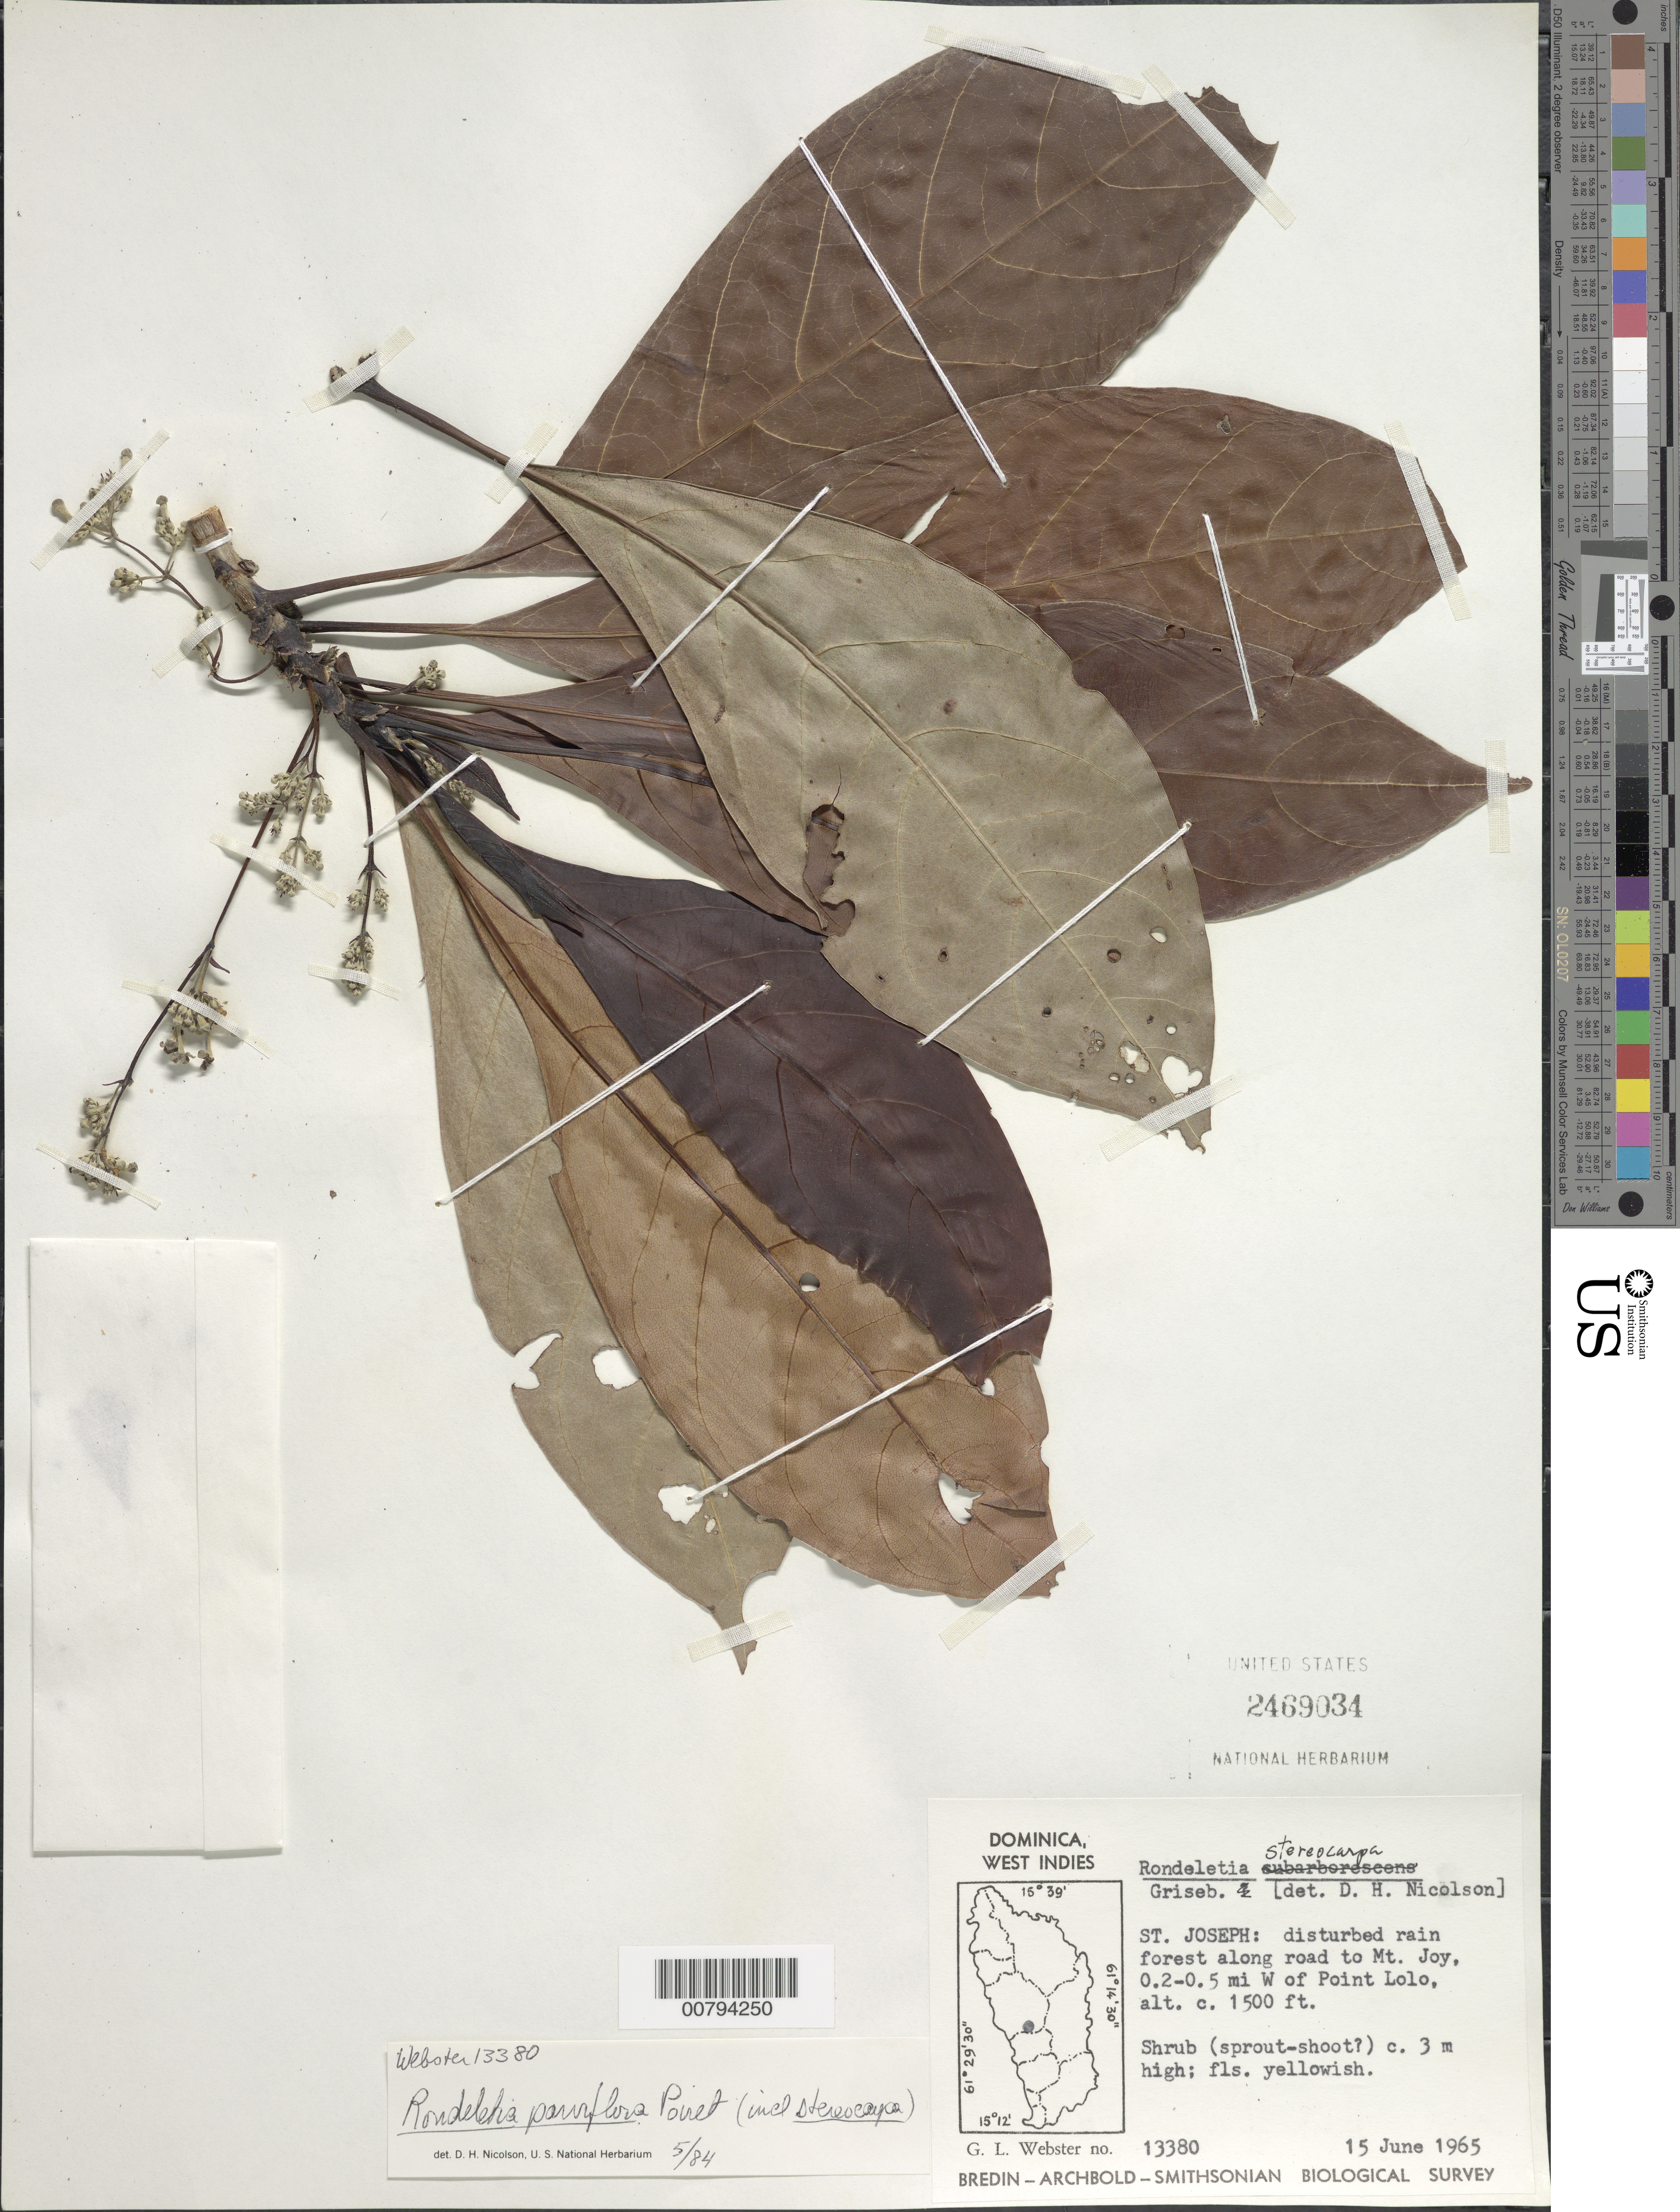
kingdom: Plantae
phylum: Tracheophyta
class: Magnoliopsida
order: Gentianales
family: Rubiaceae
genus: Rondeletia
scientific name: Rondeletia parviflora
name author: Poir.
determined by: Nicolson, Dan H.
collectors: G. L. Webster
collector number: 13380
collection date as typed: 15 Jun 1965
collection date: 1965-06-15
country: Dominica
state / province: St. Joseph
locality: Along road to Mt. Joy, 0.2-0.5 mi. W of Point Lolo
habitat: Disturbed rainforest along road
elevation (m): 457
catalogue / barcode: US 2469034